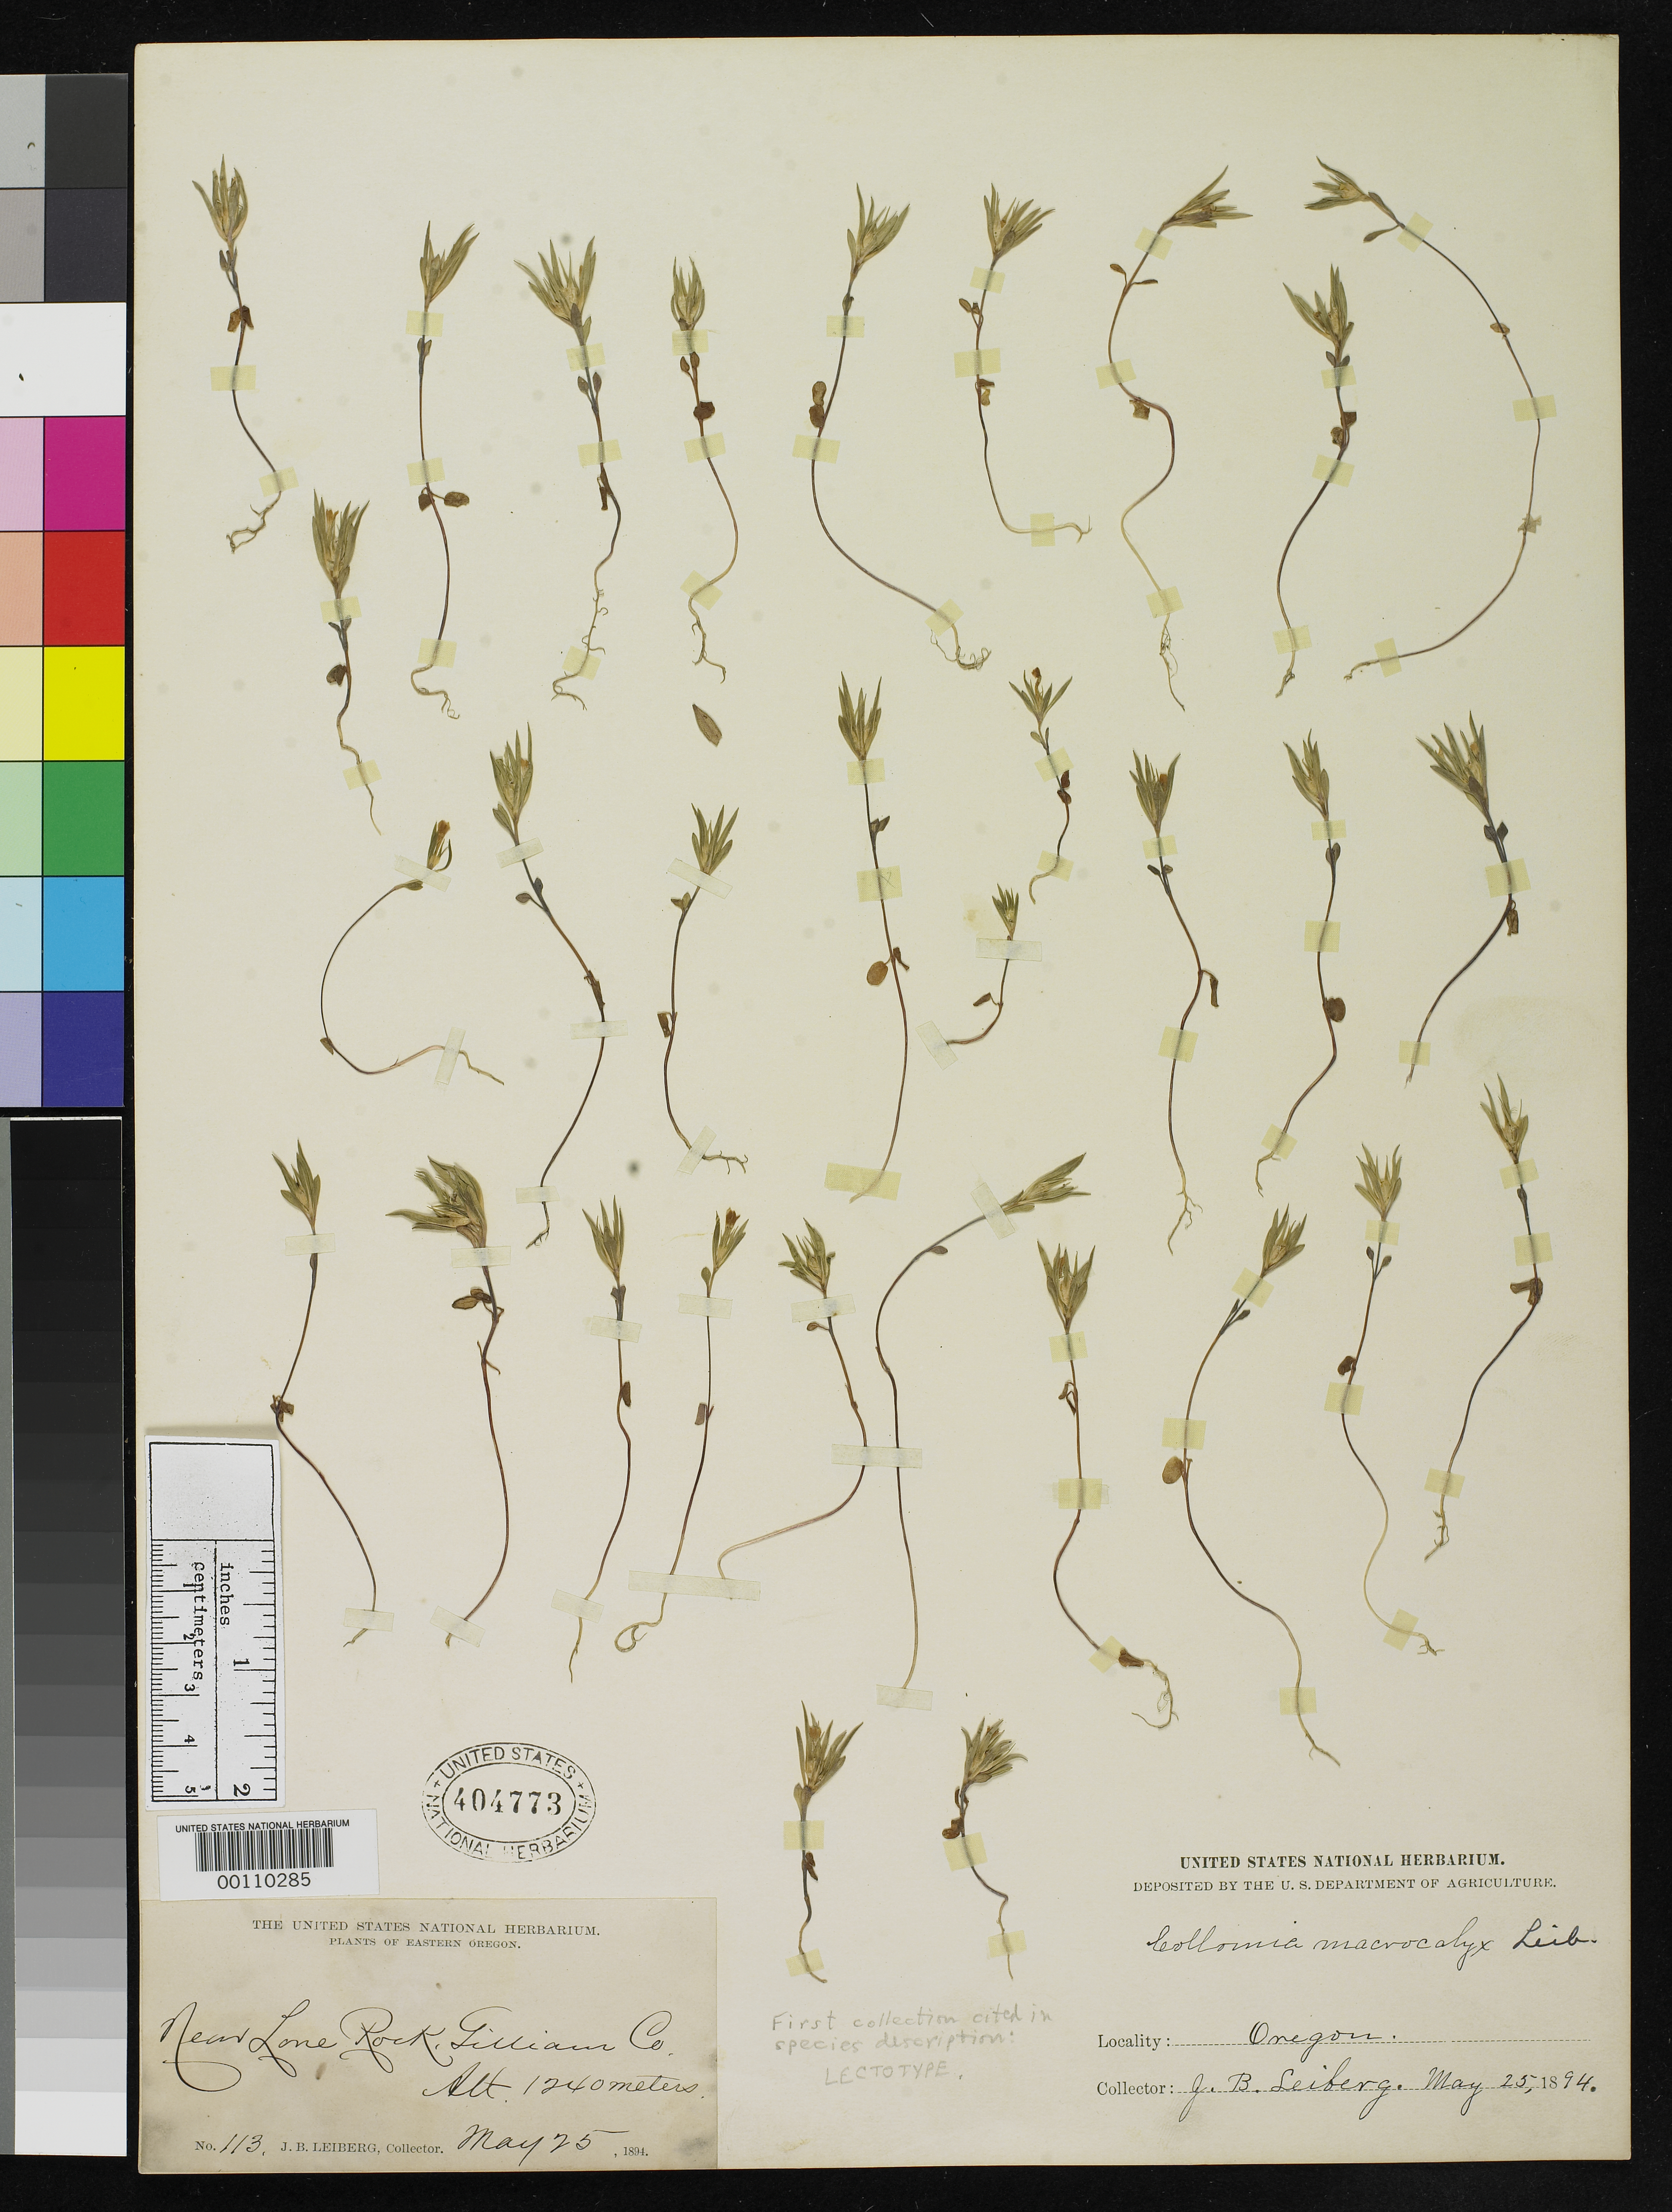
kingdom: Plantae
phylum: Tracheophyta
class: Magnoliopsida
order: Ericales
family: Polemoniaceae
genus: Collomia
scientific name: Collomia macrocalyx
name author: Leiberg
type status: Isosyntype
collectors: J. Leiberg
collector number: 113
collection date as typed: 25 May 1894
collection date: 1894-05-25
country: United States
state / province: Oregon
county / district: Gilliam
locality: Near Lone Rock.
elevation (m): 1240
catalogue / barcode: US 404773